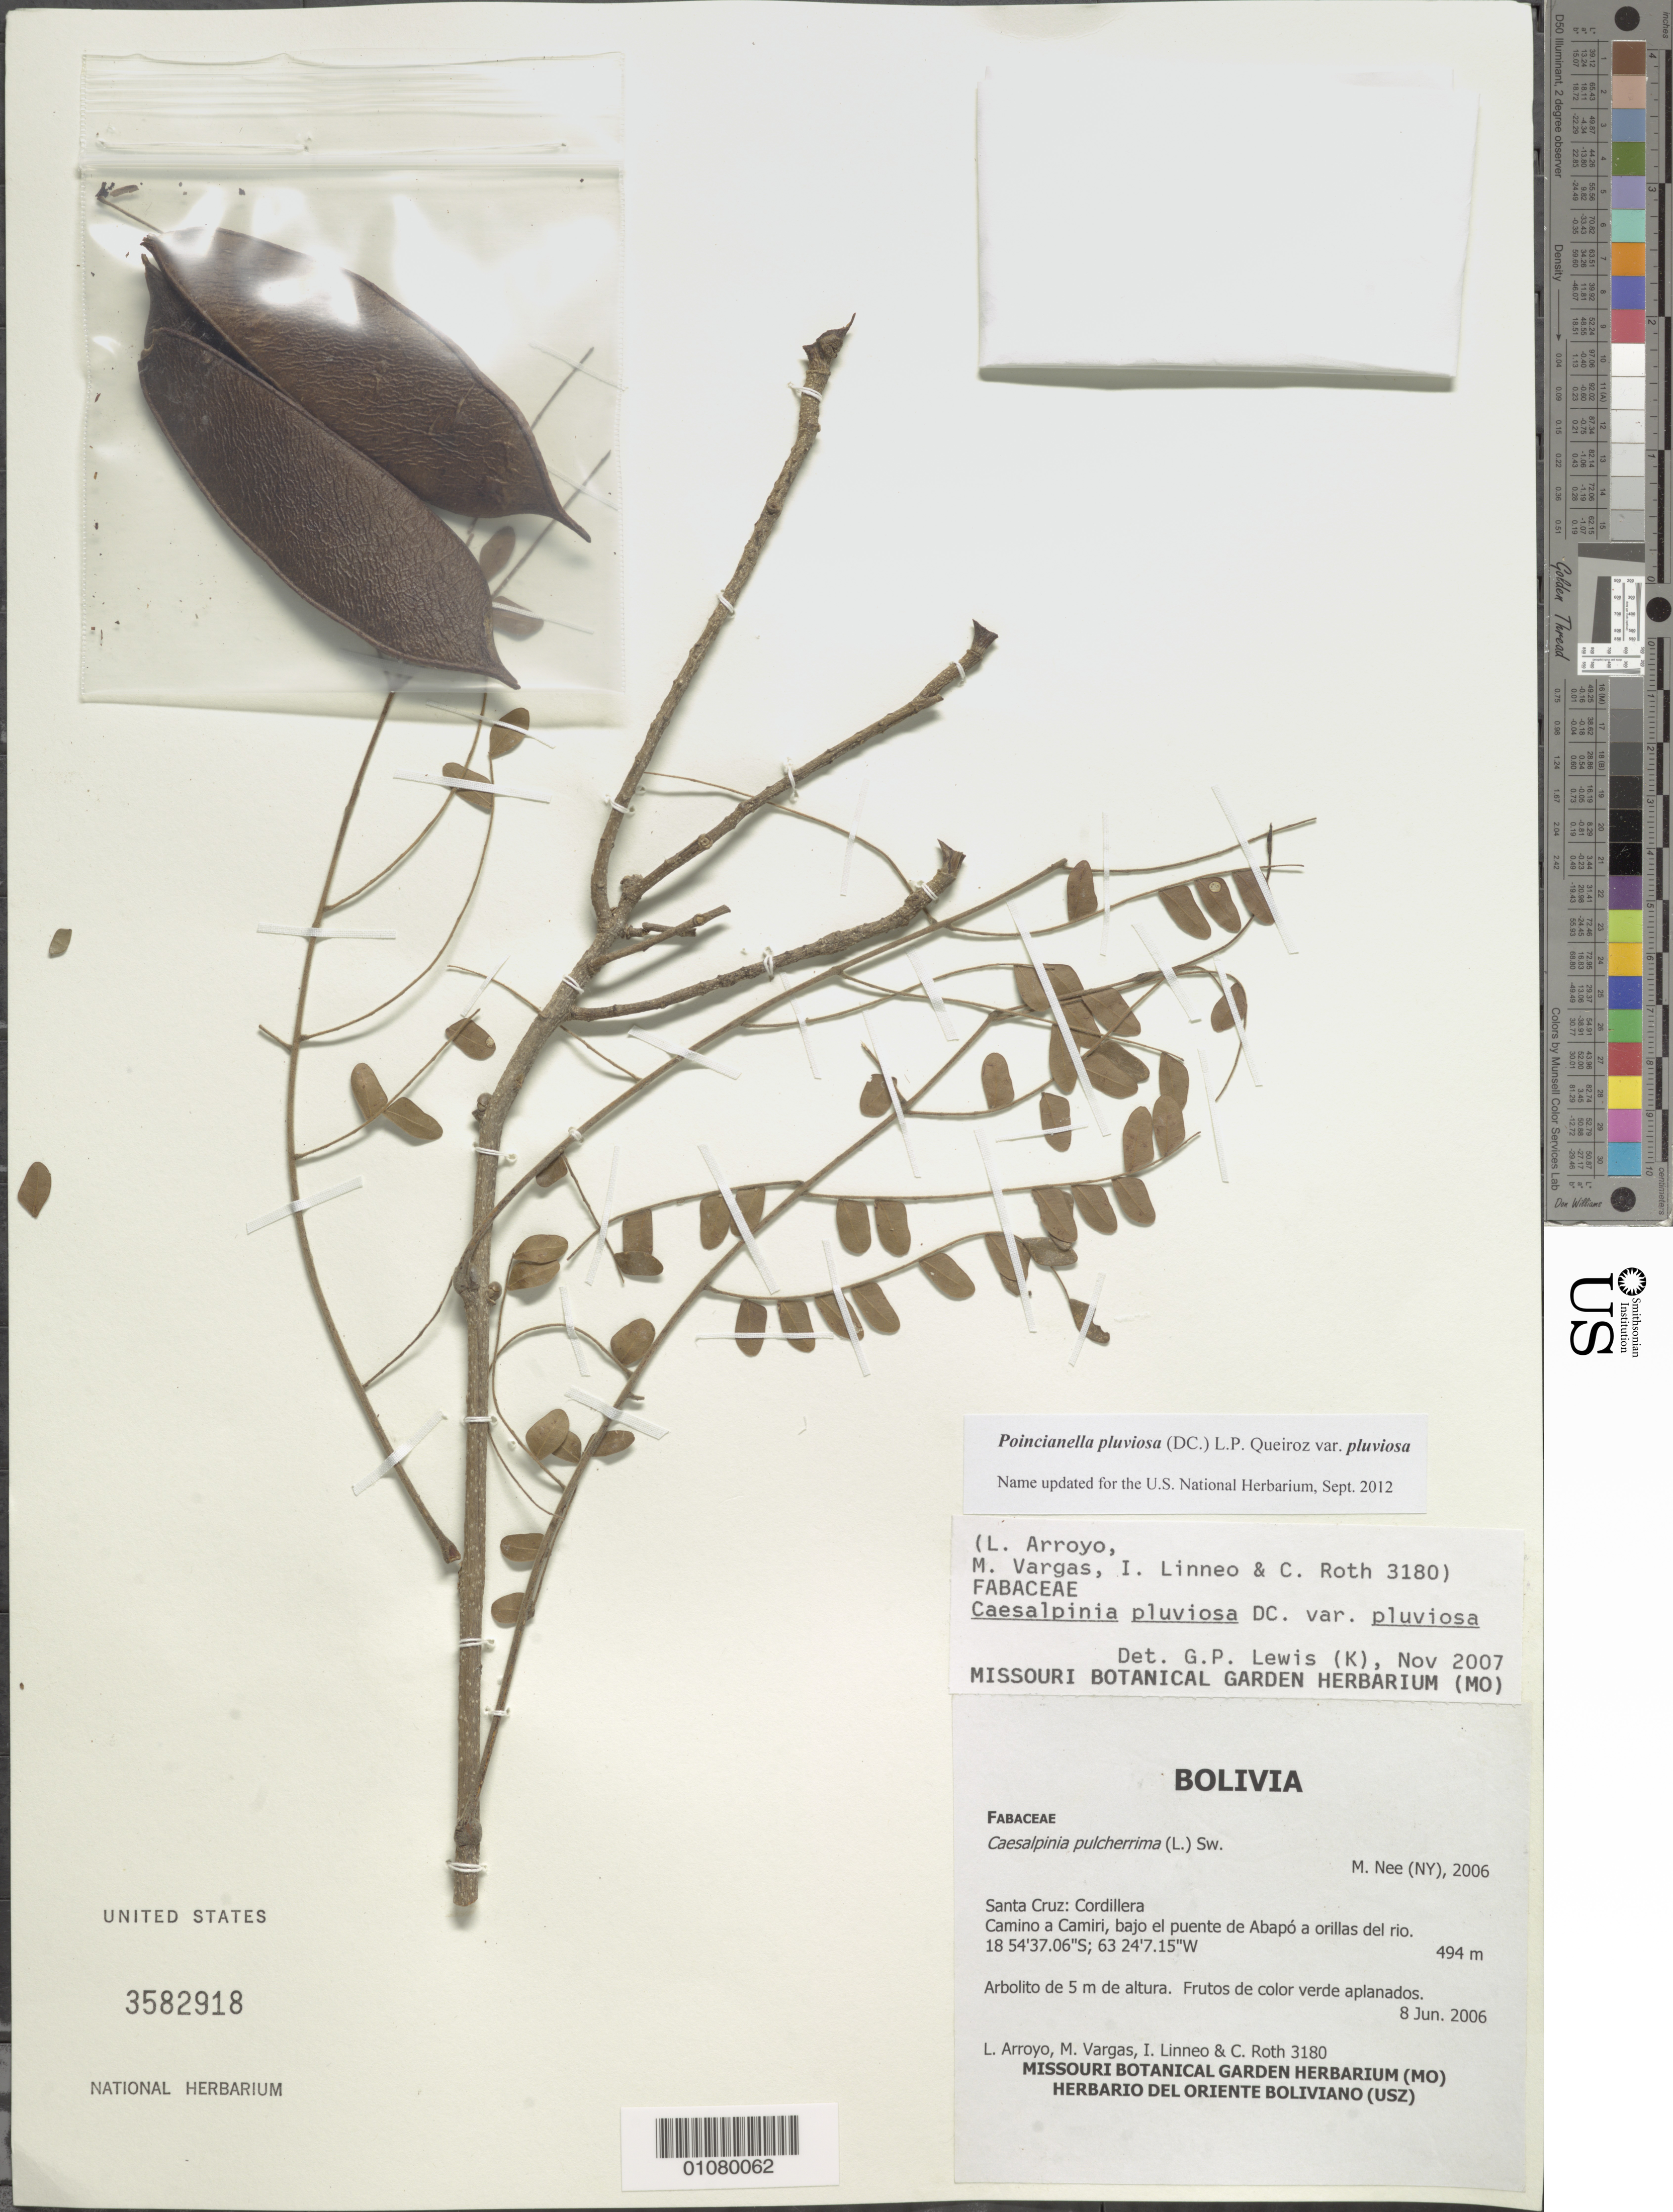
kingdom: Plantae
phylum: Tracheophyta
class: Magnoliopsida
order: Fabales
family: Fabaceae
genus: Cenostigma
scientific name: Cenostigma pluviosum var. pluviosum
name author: (DC.) Gagnon & G.P. Lewis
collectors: L. Arroyo, M. Vargas, I. Linneo & C. Roth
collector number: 3180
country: Bolivia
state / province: Santa Cruz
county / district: Cordillera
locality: Camino a Camiri, bajo el puente de Abapo a orillas del rio.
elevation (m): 494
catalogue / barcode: US 3582918